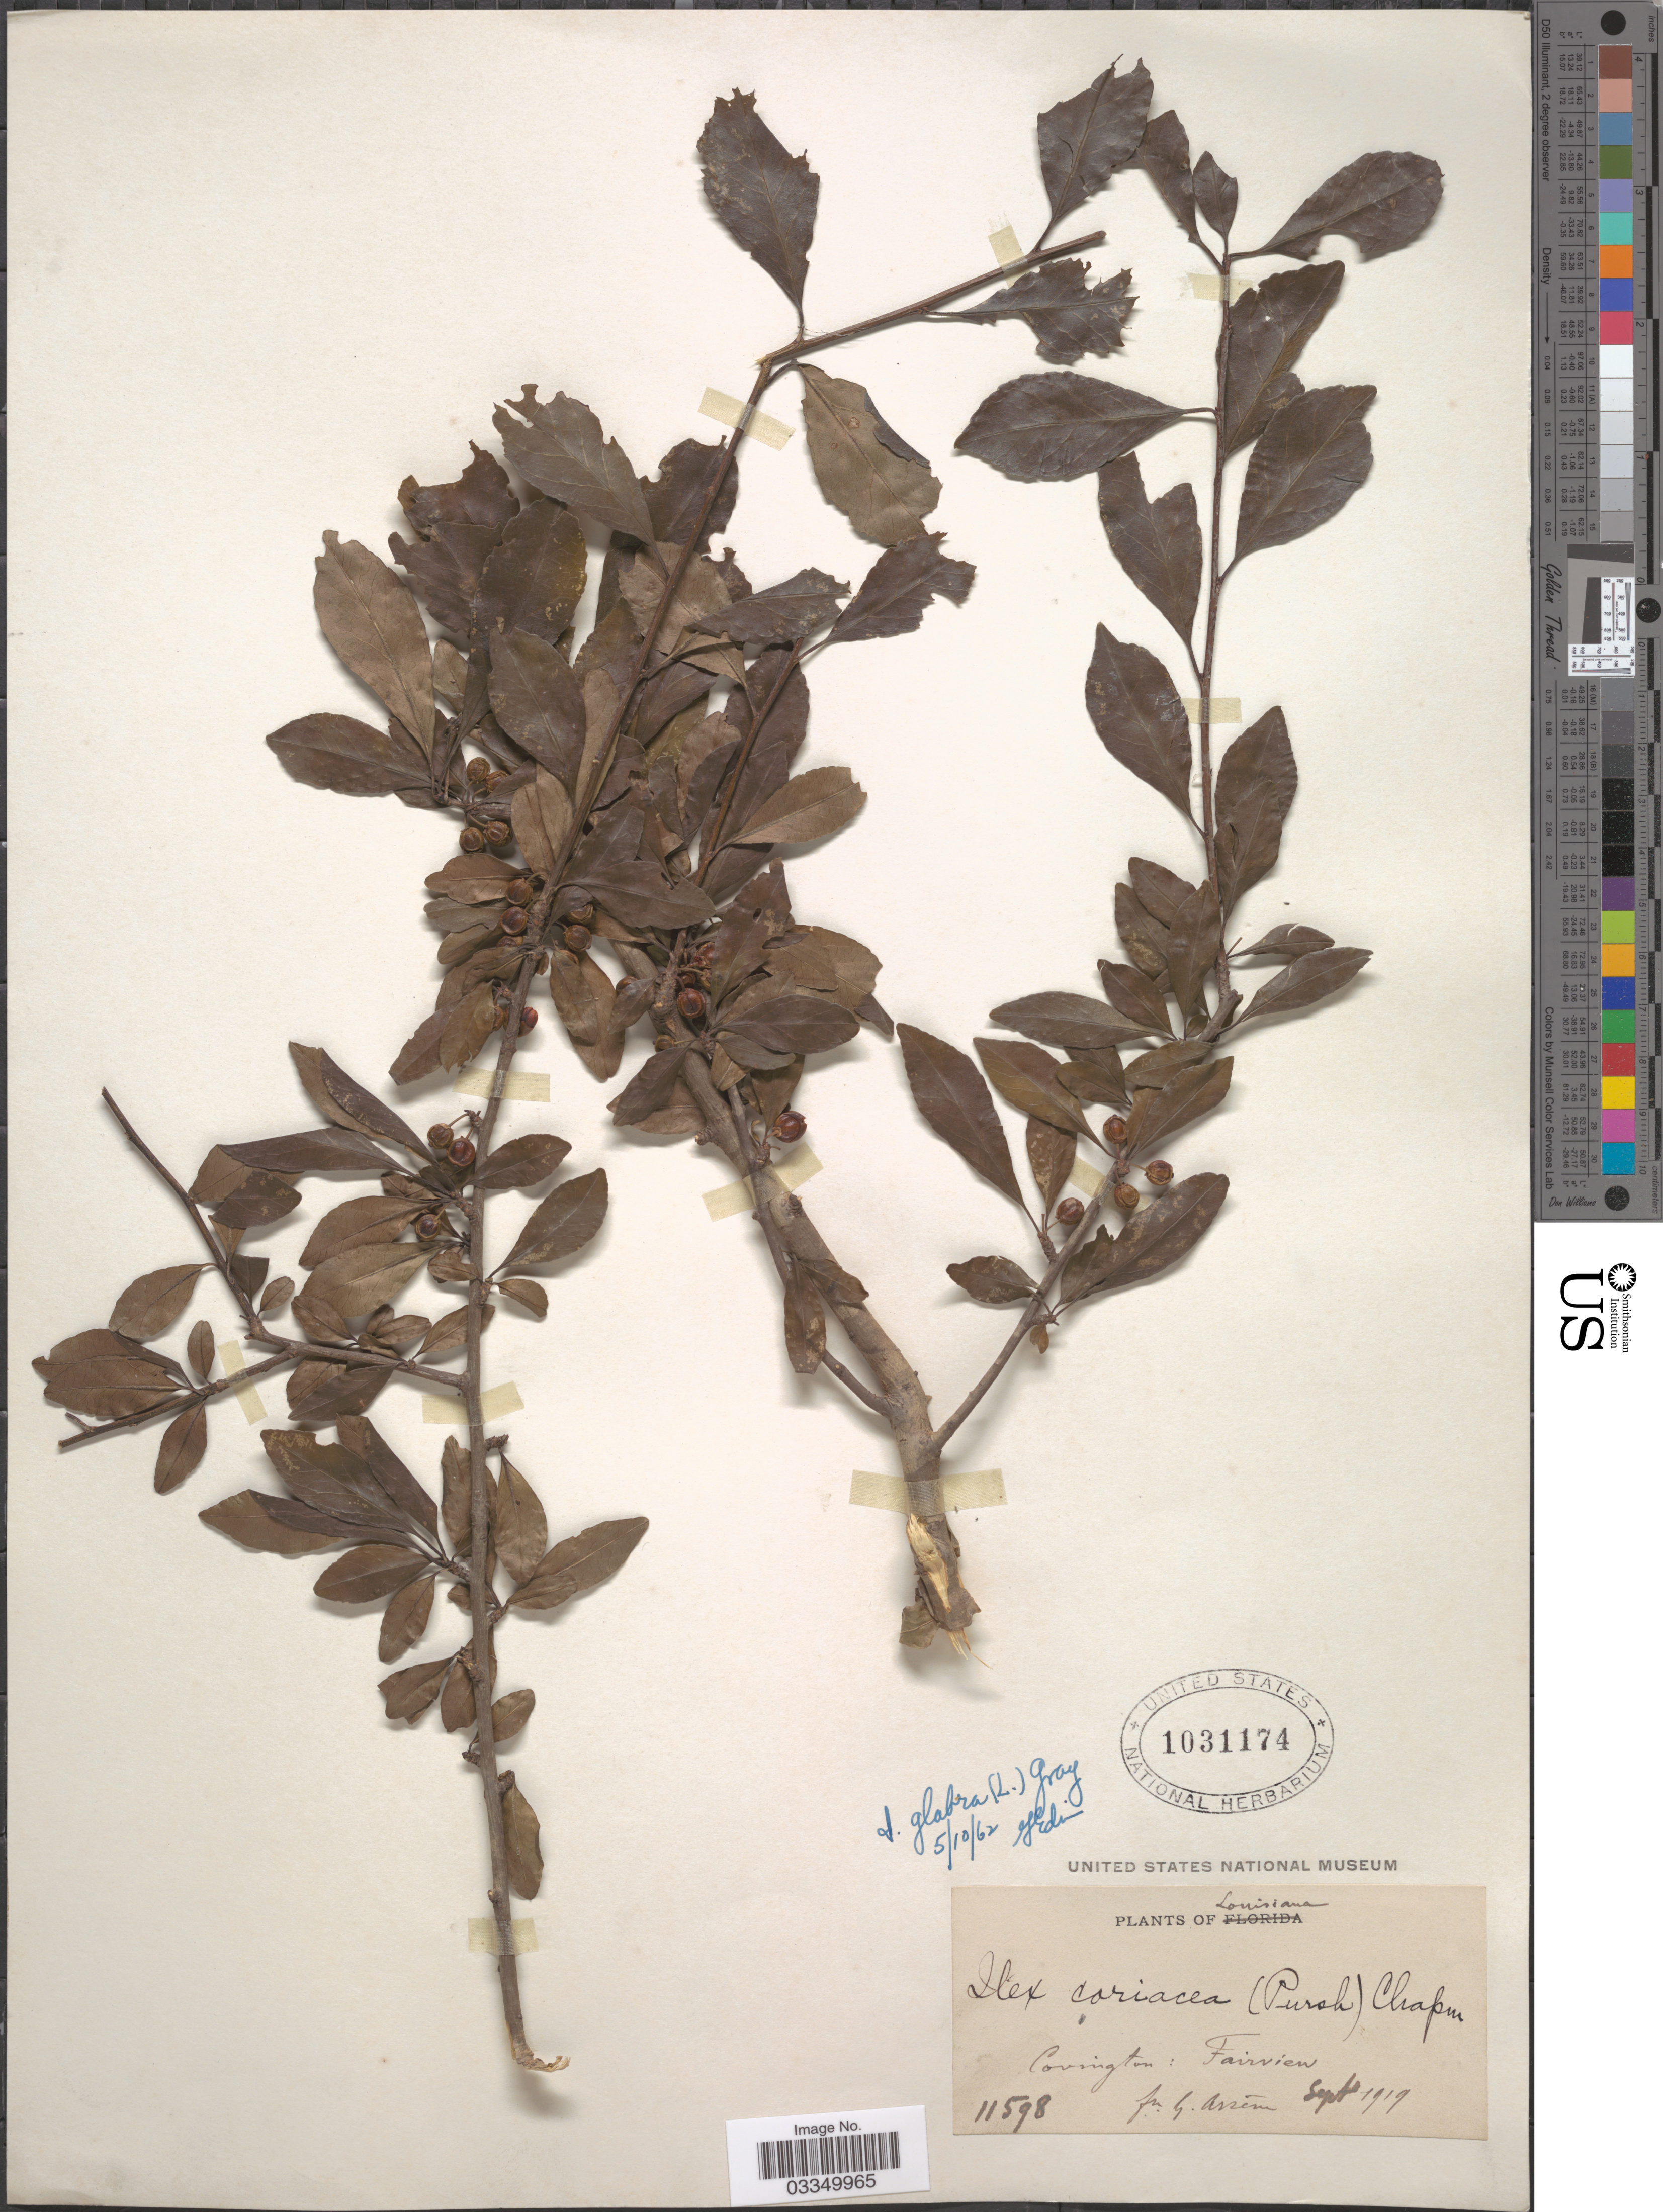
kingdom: Plantae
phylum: Tracheophyta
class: Magnoliopsida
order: Aquifoliales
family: Aquifoliaceae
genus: Ilex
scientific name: Ilex glabra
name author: (L.) A. Gray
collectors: Bro. G. Arsène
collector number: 11598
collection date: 1919-09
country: United States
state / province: Louisiana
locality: Covington: Fairview.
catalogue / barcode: US 1031174